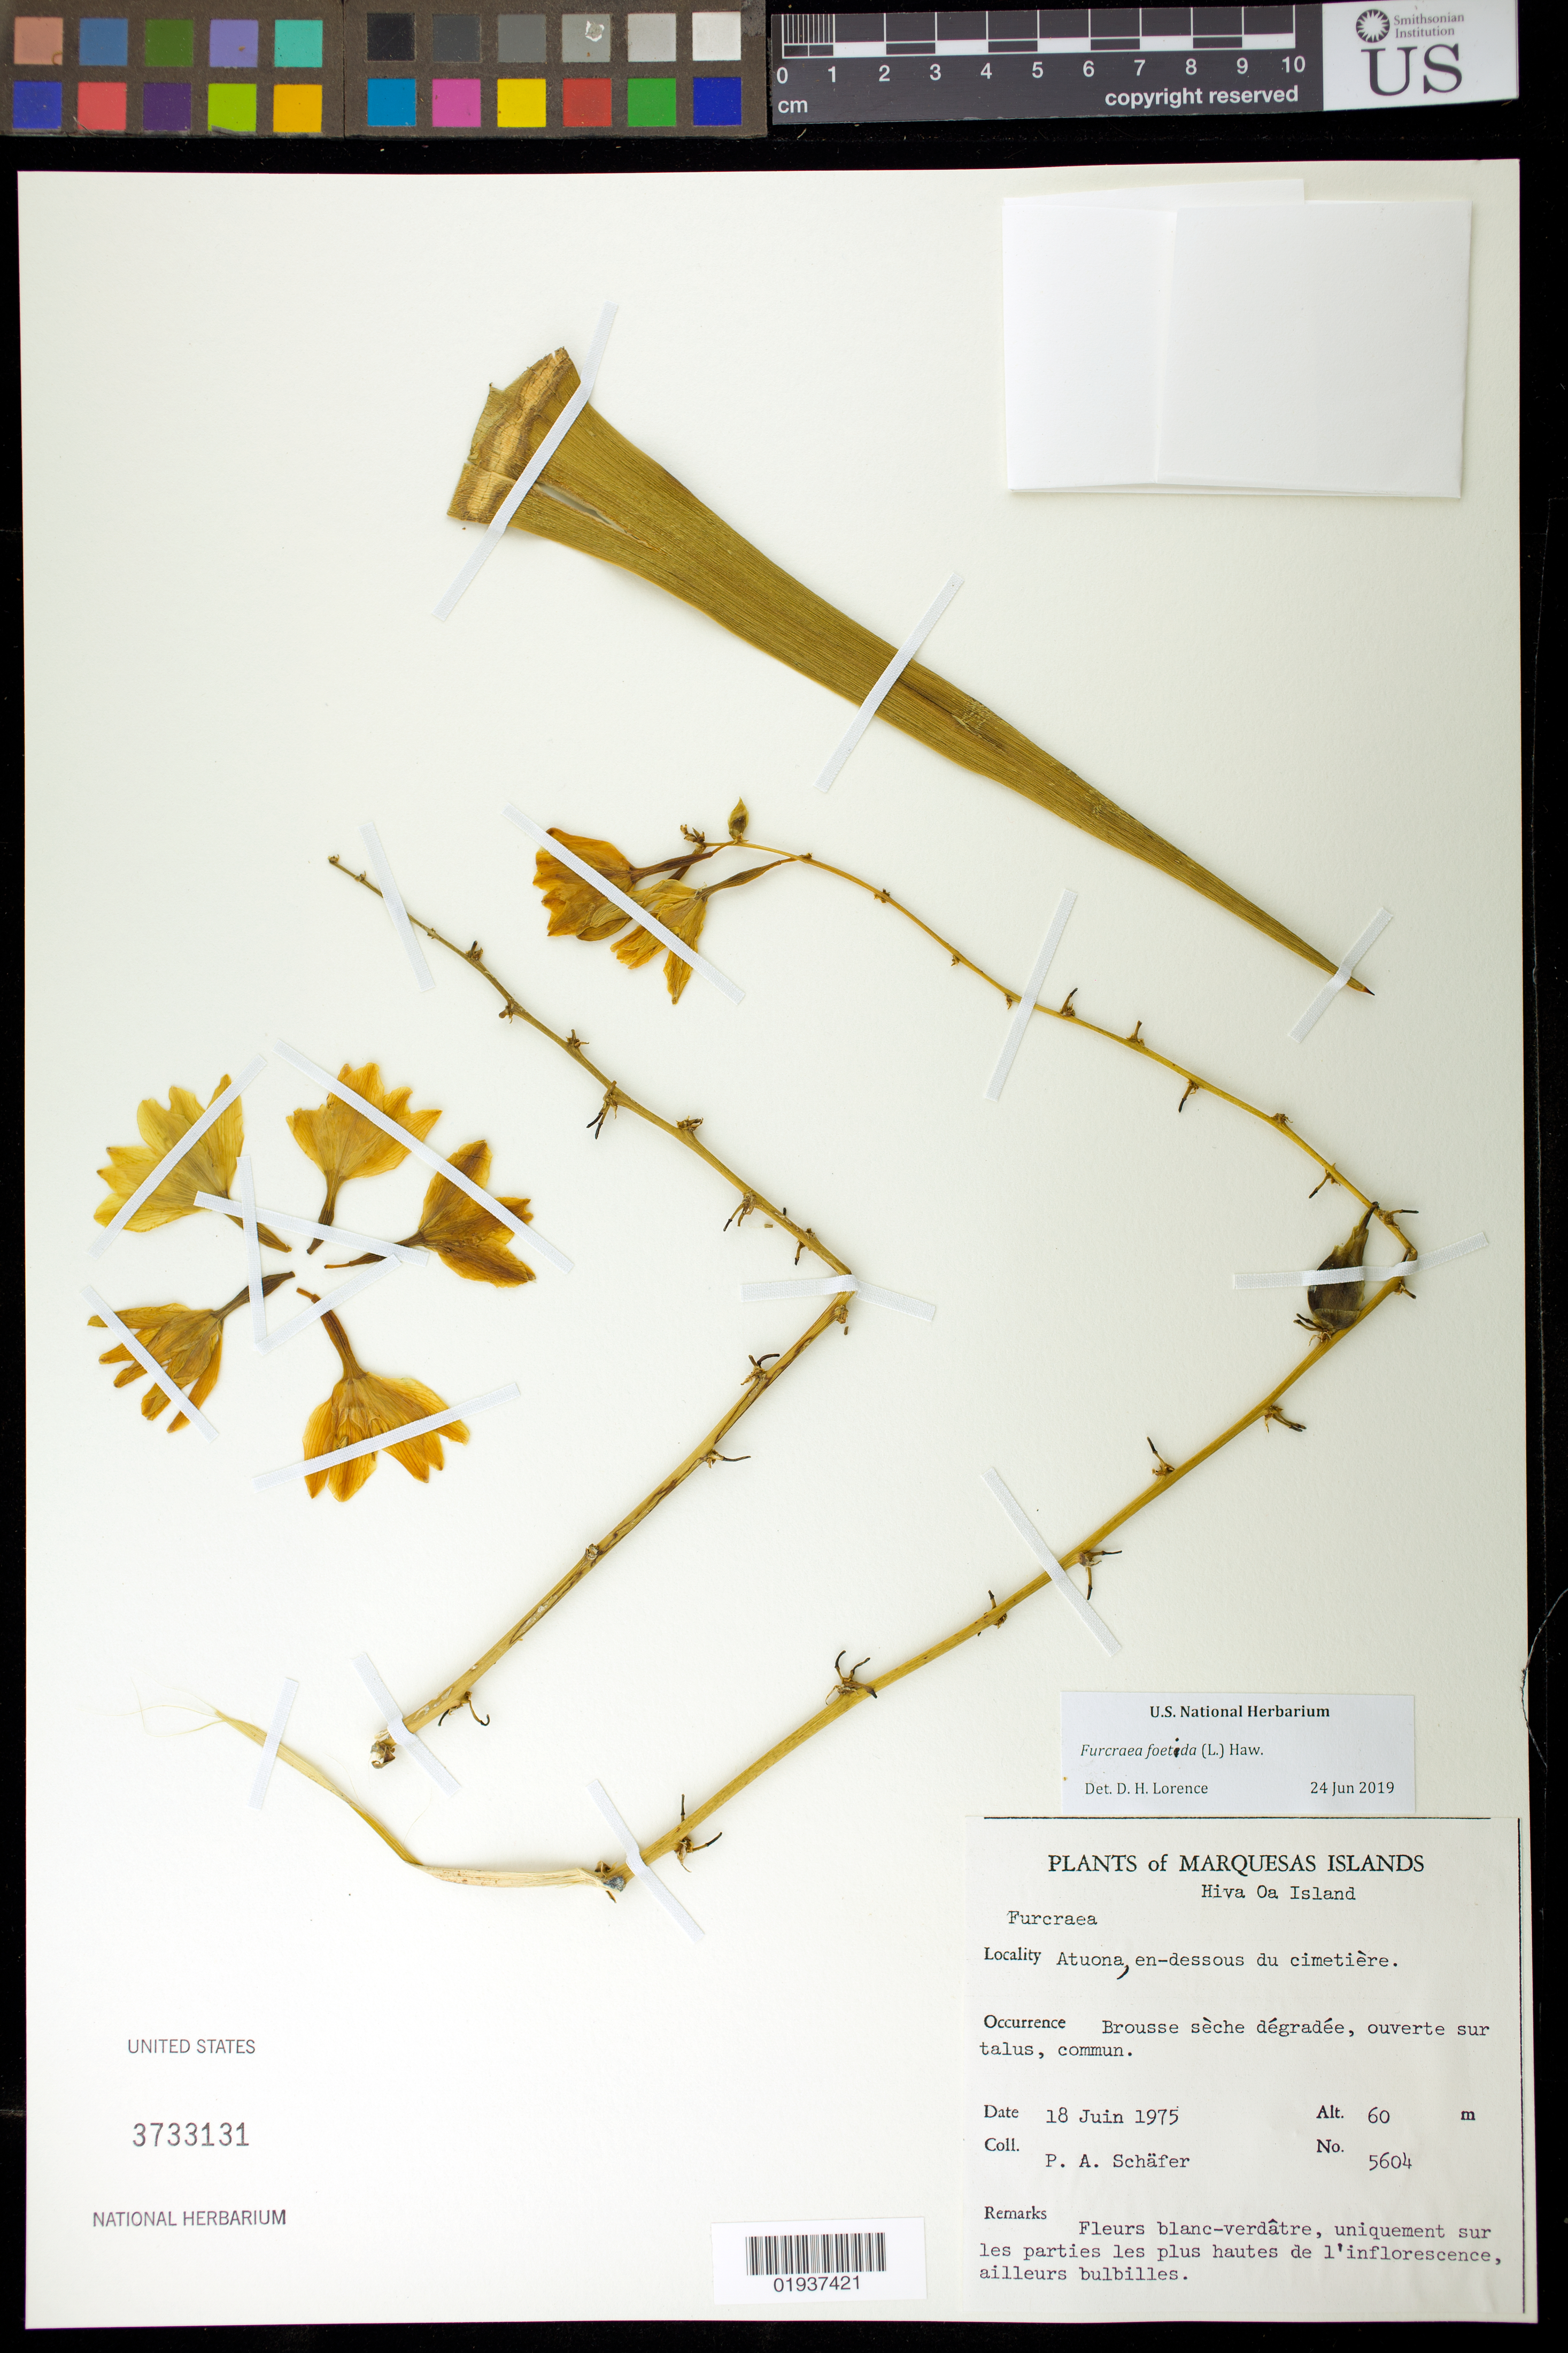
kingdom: Plantae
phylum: Tracheophyta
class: Liliopsida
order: Asparagales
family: Asparagaceae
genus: Furcraea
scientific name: Furcraea foetida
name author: (L.) Haw.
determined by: Lorence, David H., (PTBG), National Tropical Botanical Garden (UNITED STATES)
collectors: P. A. Schäfer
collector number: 5604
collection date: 1975-06-18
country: French Polynesia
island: Hiva Oa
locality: Atuona, en-dessous du cimetière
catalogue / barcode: US 3733131